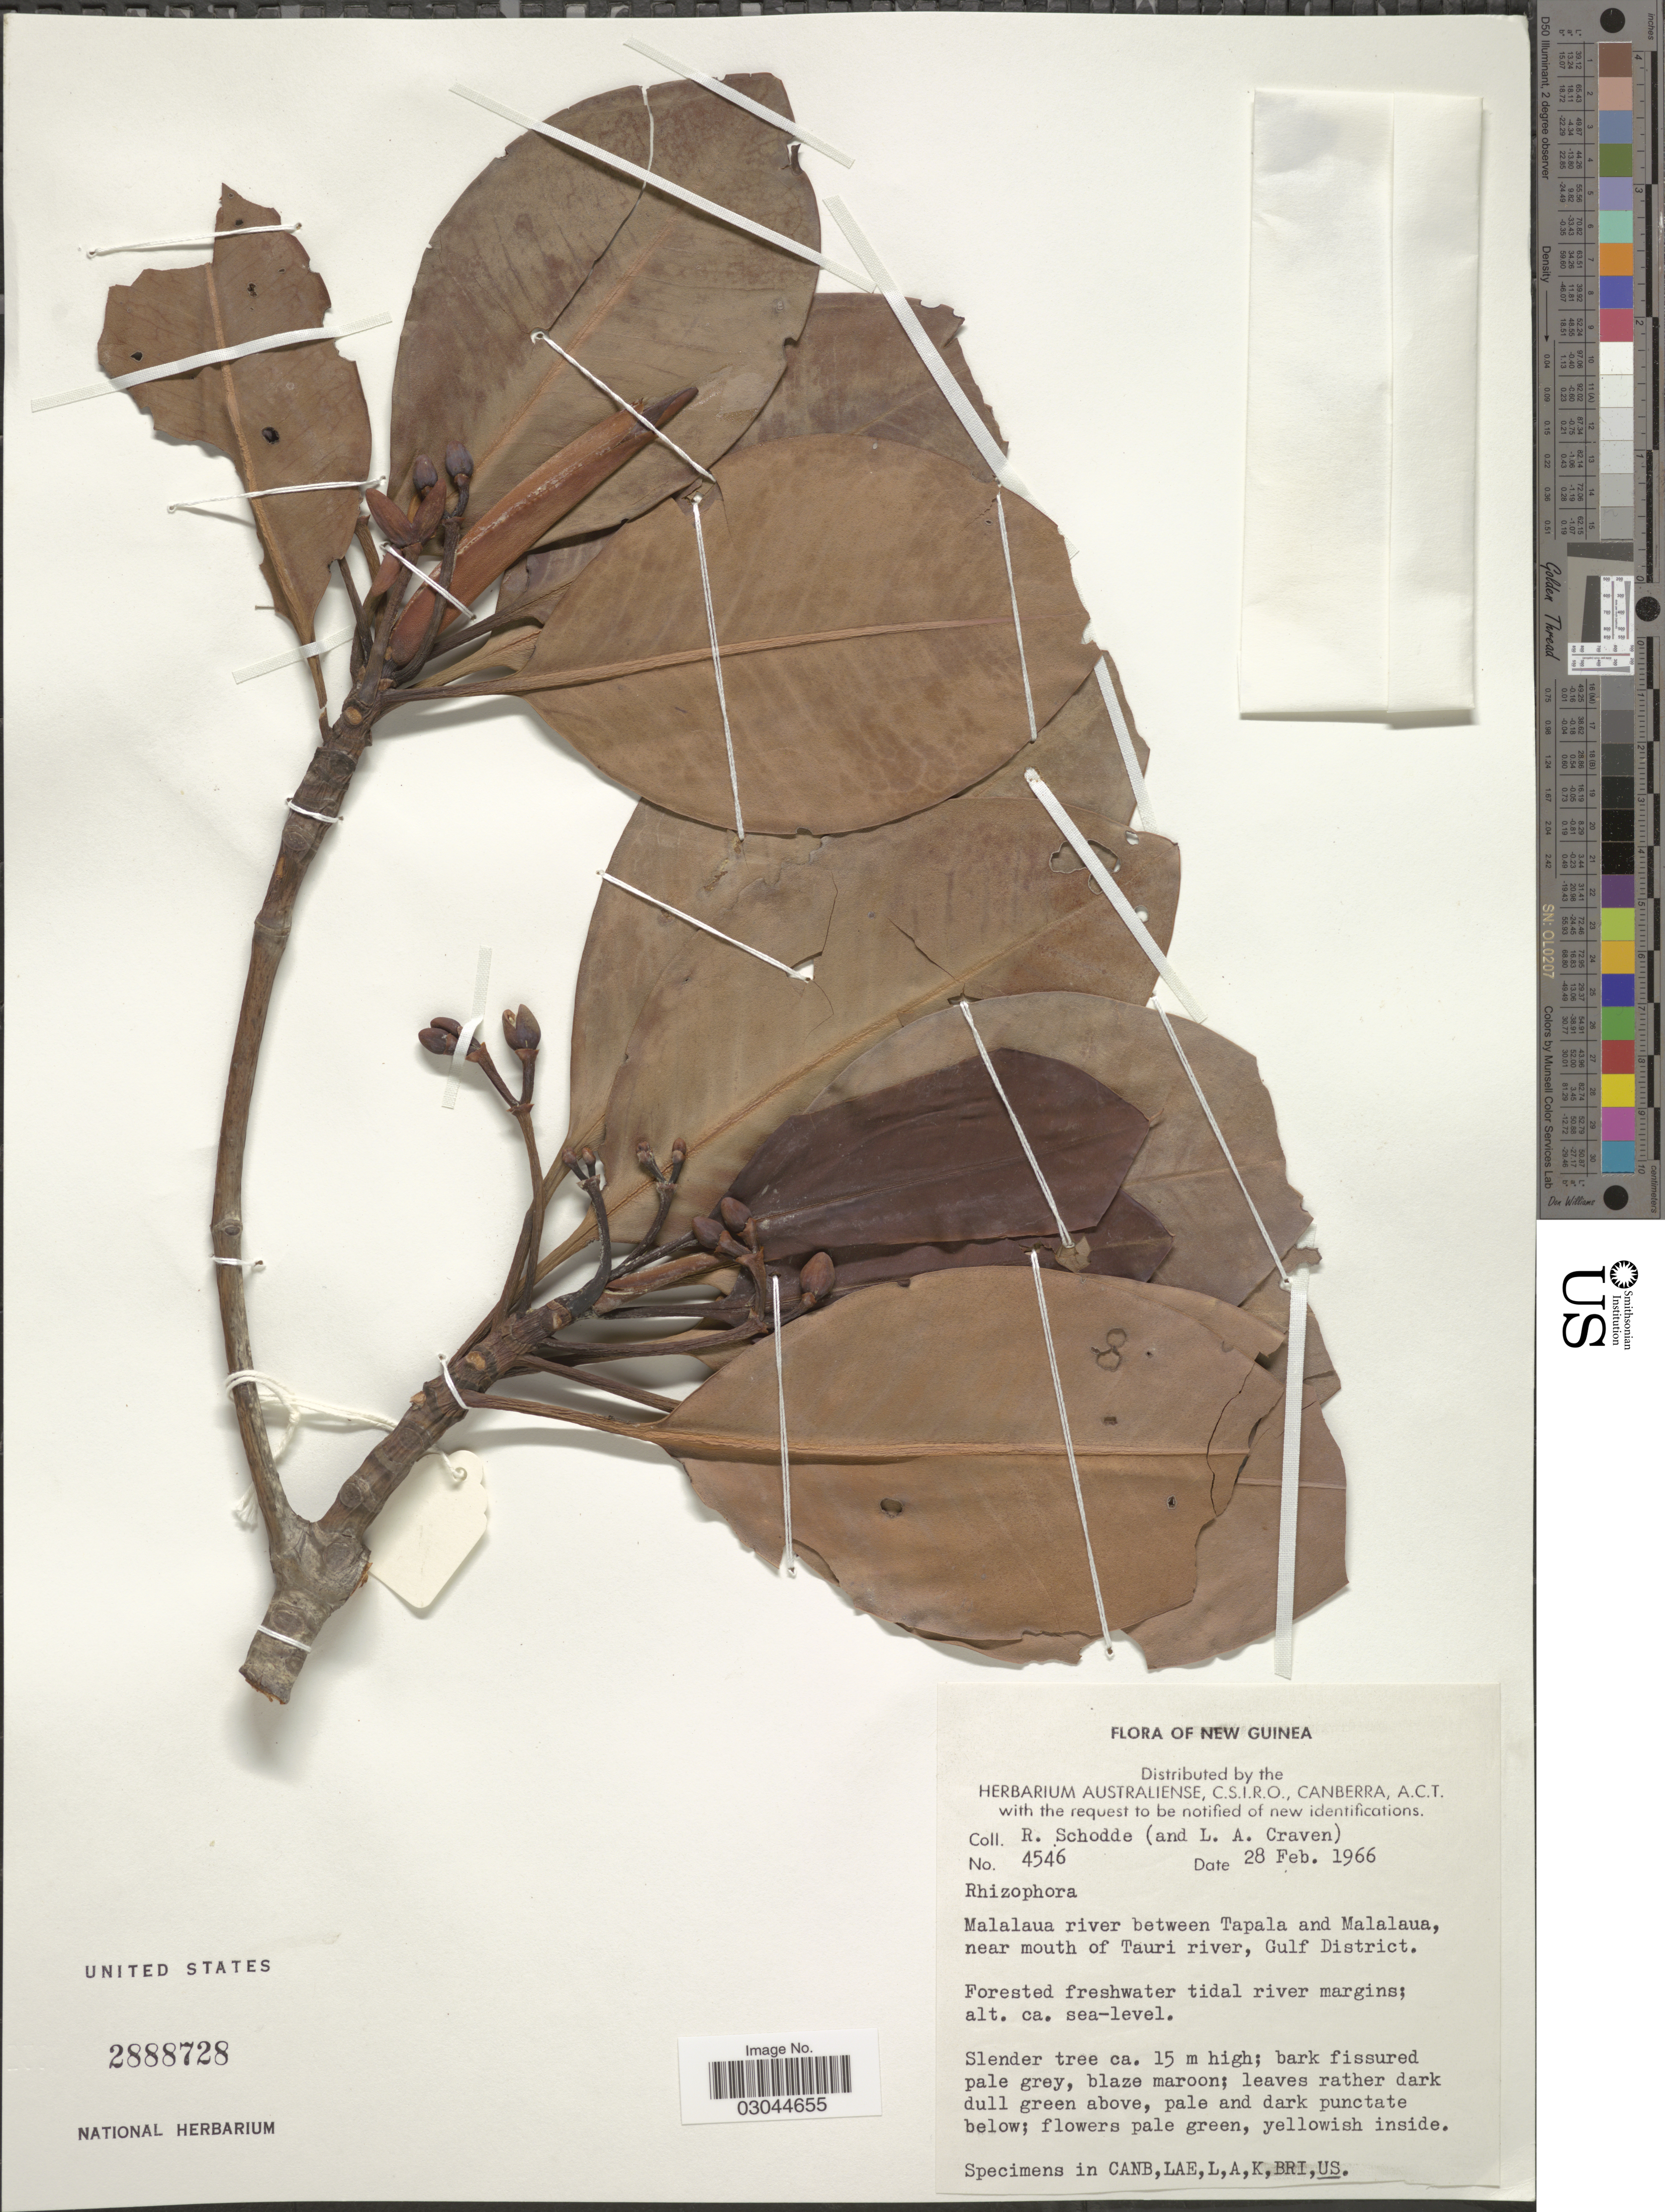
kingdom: Plantae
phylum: Tracheophyta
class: Magnoliopsida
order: Malpighiales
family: Rhizophoraceae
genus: Rhizophora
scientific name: Rhizophora sp.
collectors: R. Schodde & L. A. Craven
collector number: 4546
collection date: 1966-02-28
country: Papua New Guinea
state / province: Gulf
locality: New Guinea. Malalaua river between Tapala and Malalaua, near mouth of Tauri river, Gulf District.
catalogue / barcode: US 2888728